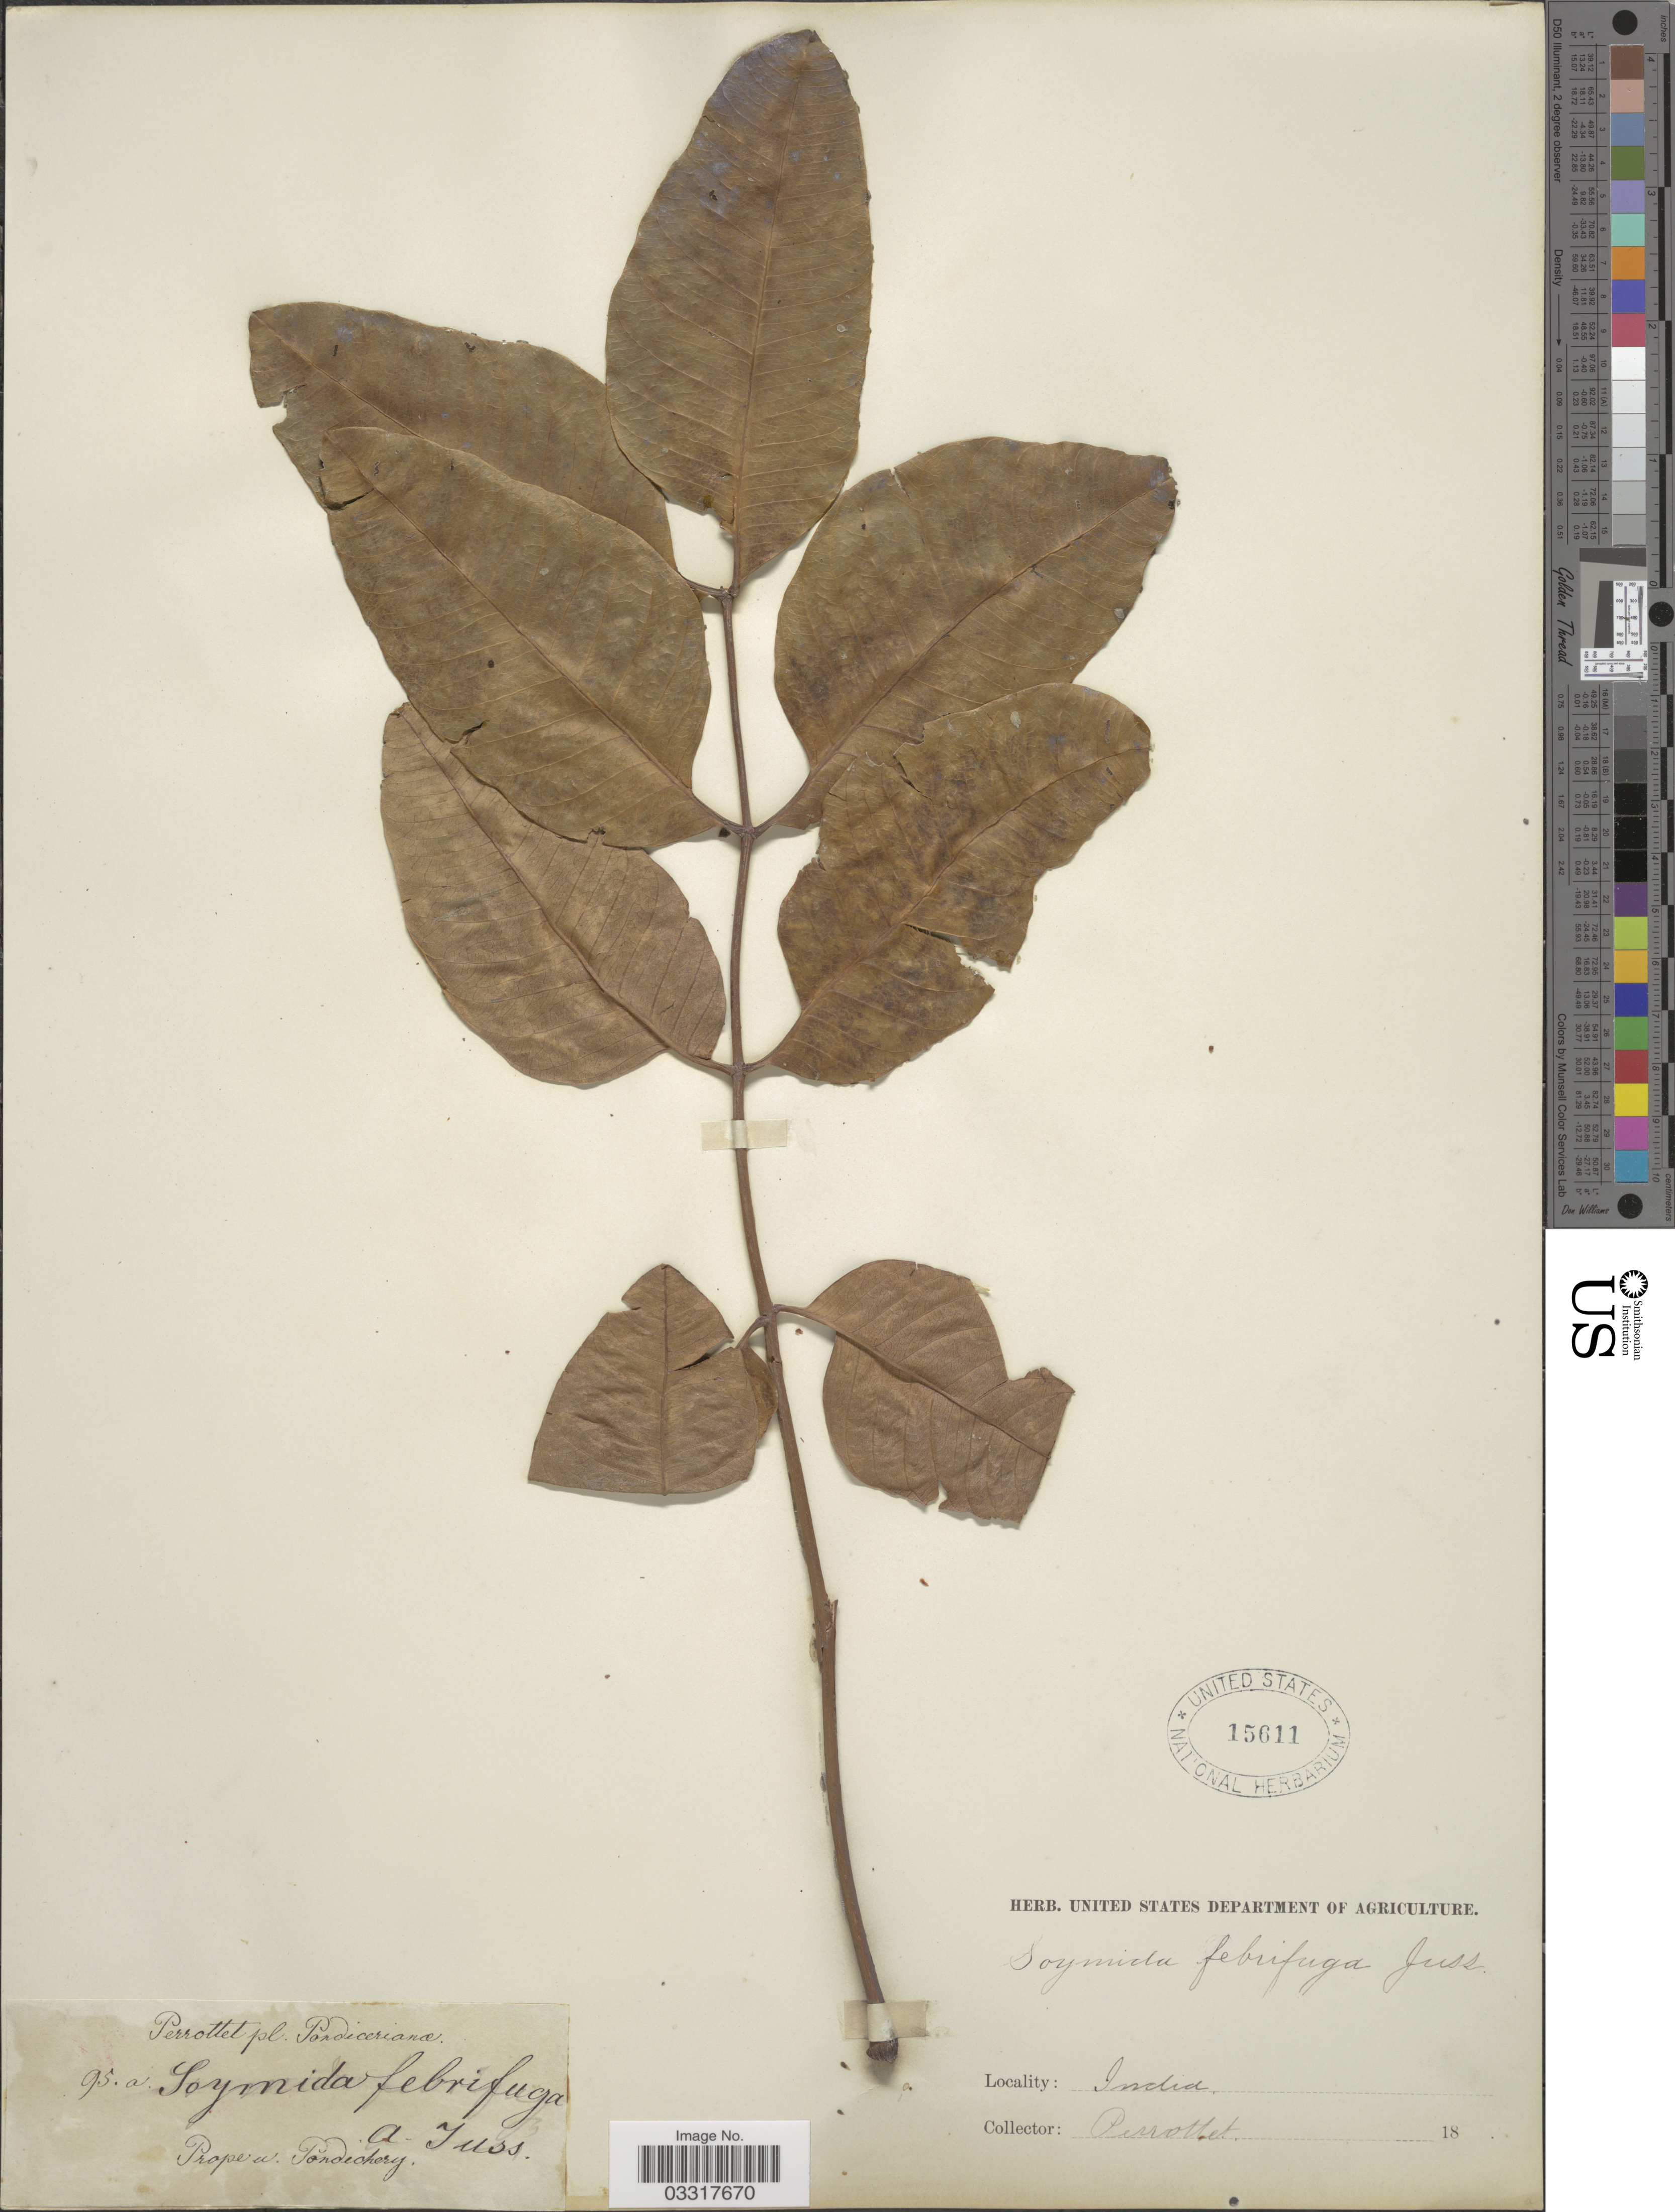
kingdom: Plantae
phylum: Tracheophyta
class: Magnoliopsida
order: Sapindales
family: Meliaceae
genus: Soymida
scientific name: Soymida febrifuga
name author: (Roxb.) A. Juss.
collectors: Perrott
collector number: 95a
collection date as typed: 18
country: India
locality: Prope a Pondichery.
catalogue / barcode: US 15611